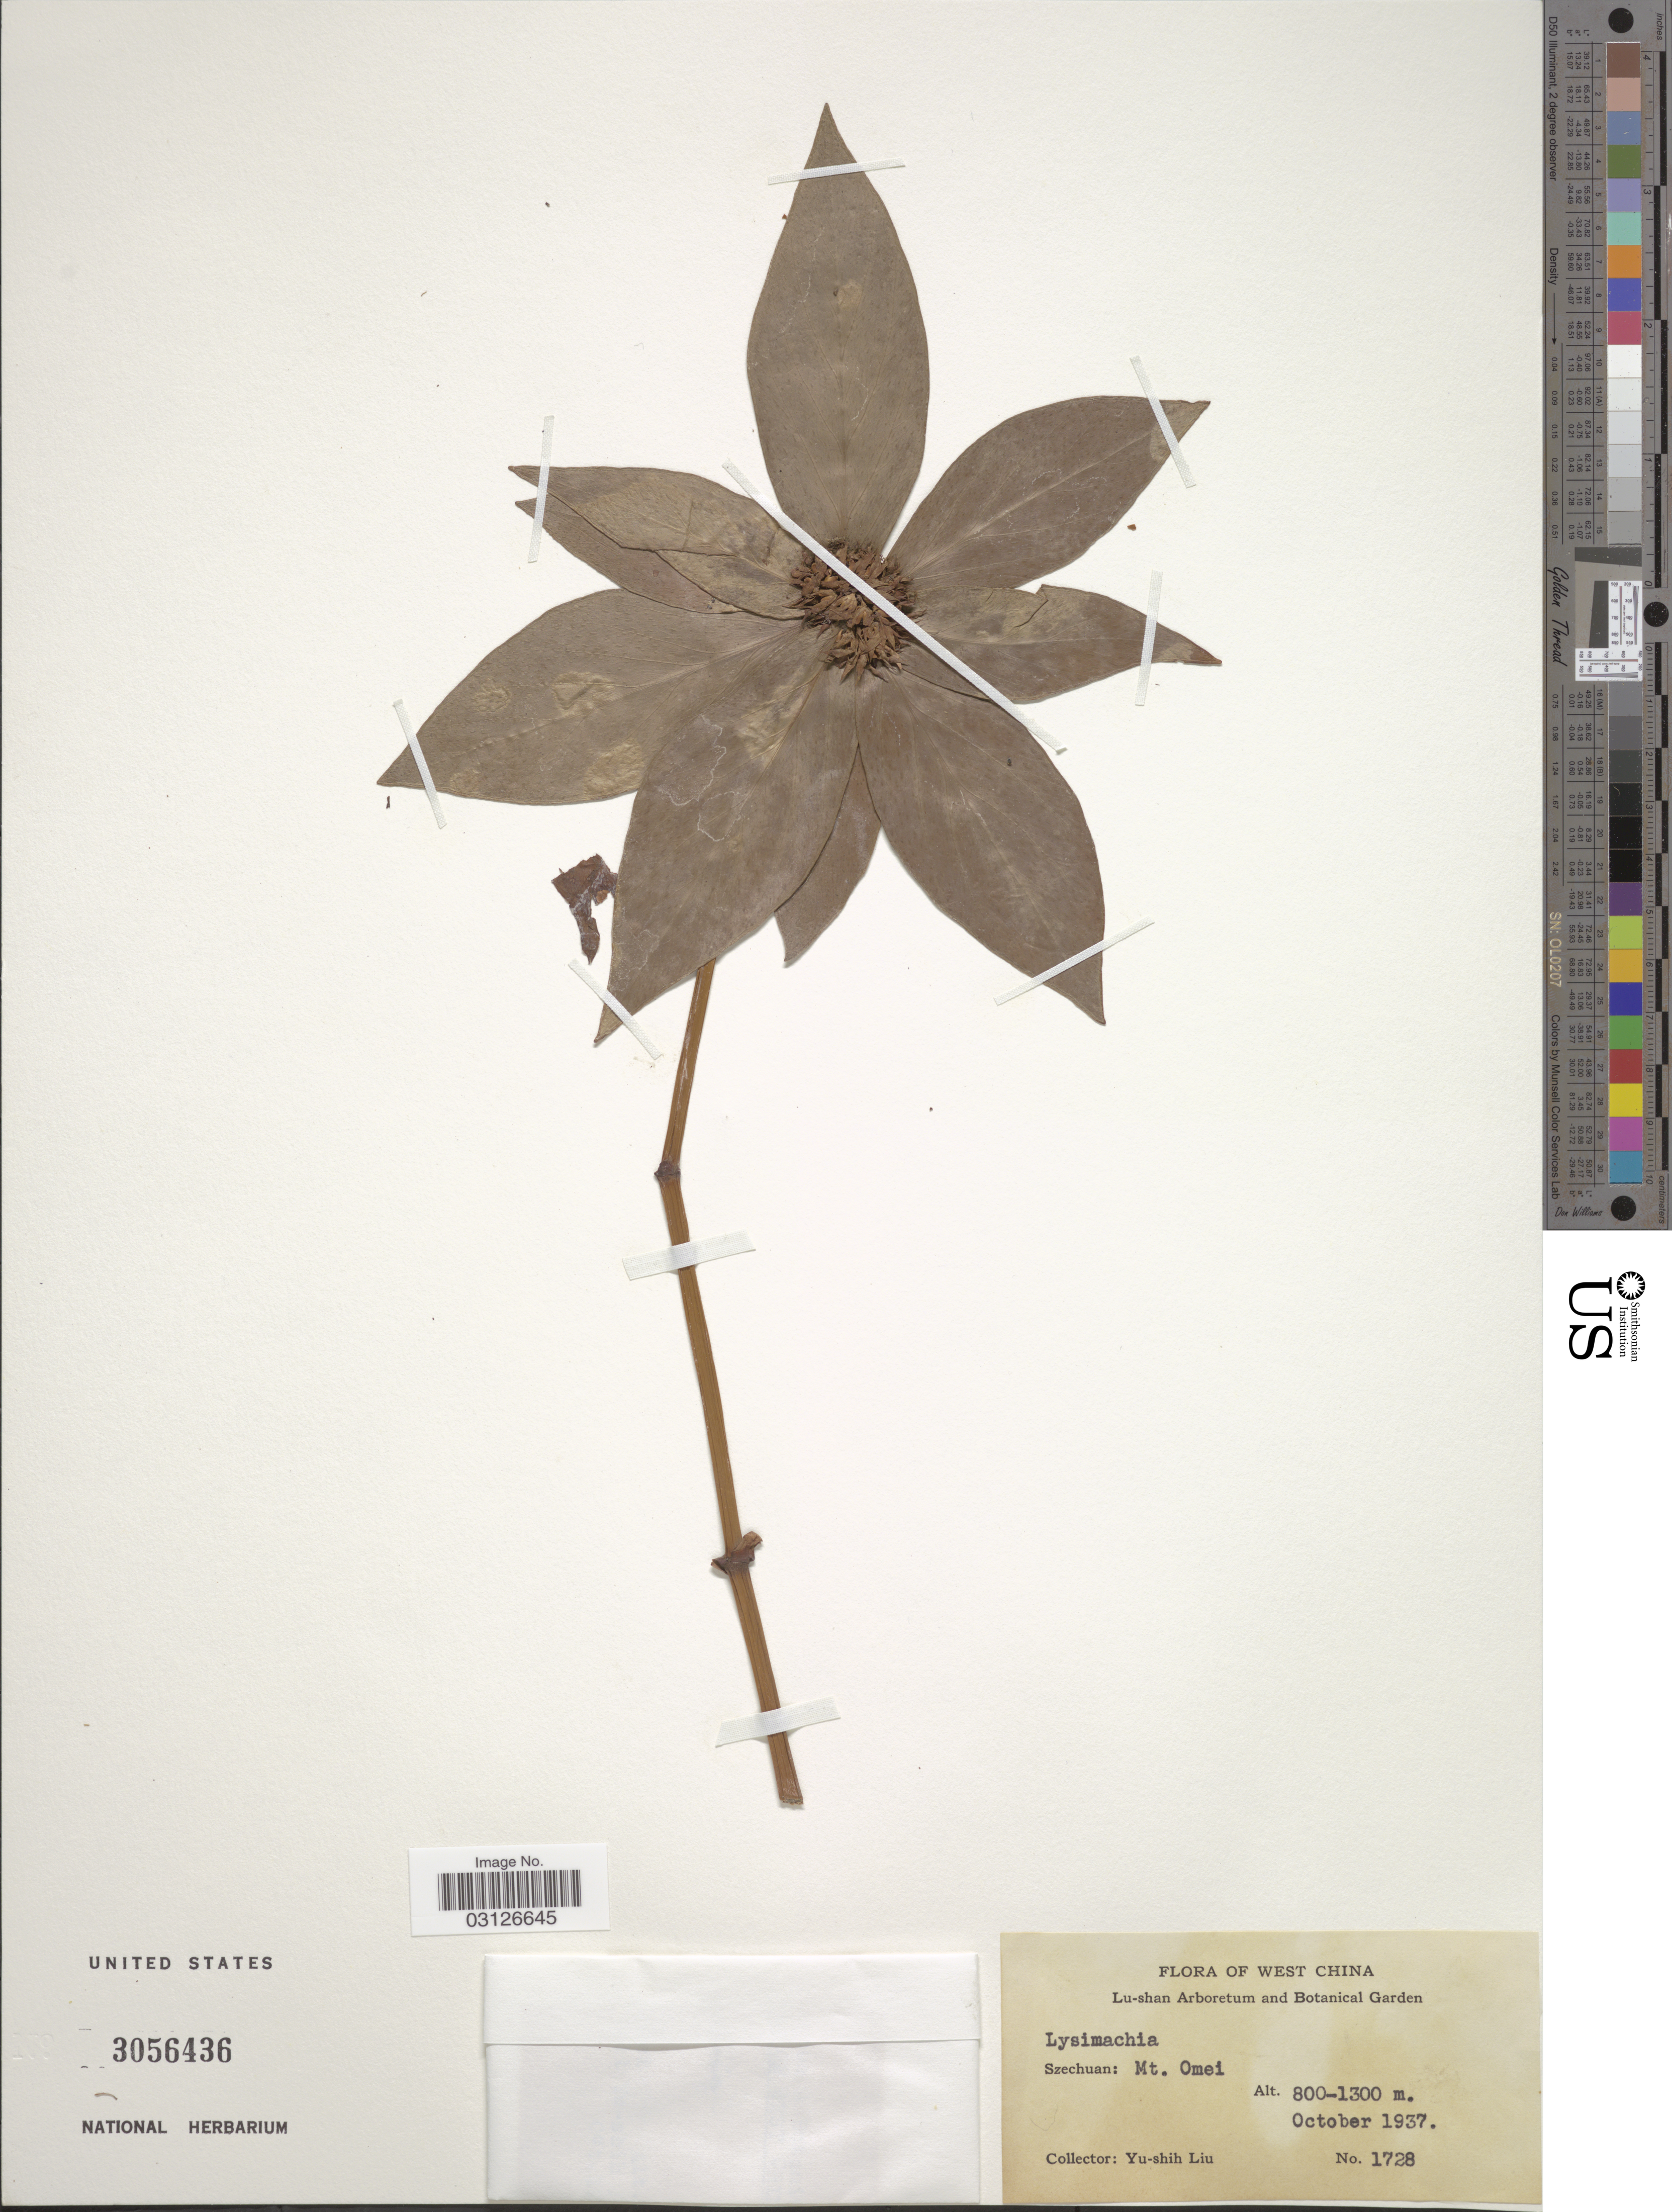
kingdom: Plantae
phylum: Tracheophyta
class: Magnoliopsida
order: Ericales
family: Primulaceae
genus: Lysimachia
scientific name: Lysimachia sp.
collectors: Y.-S. Liu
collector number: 1728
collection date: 1937-10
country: China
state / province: Sichuan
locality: West China. Szechuan: Mt. Omei.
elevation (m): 800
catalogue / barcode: US 3056436